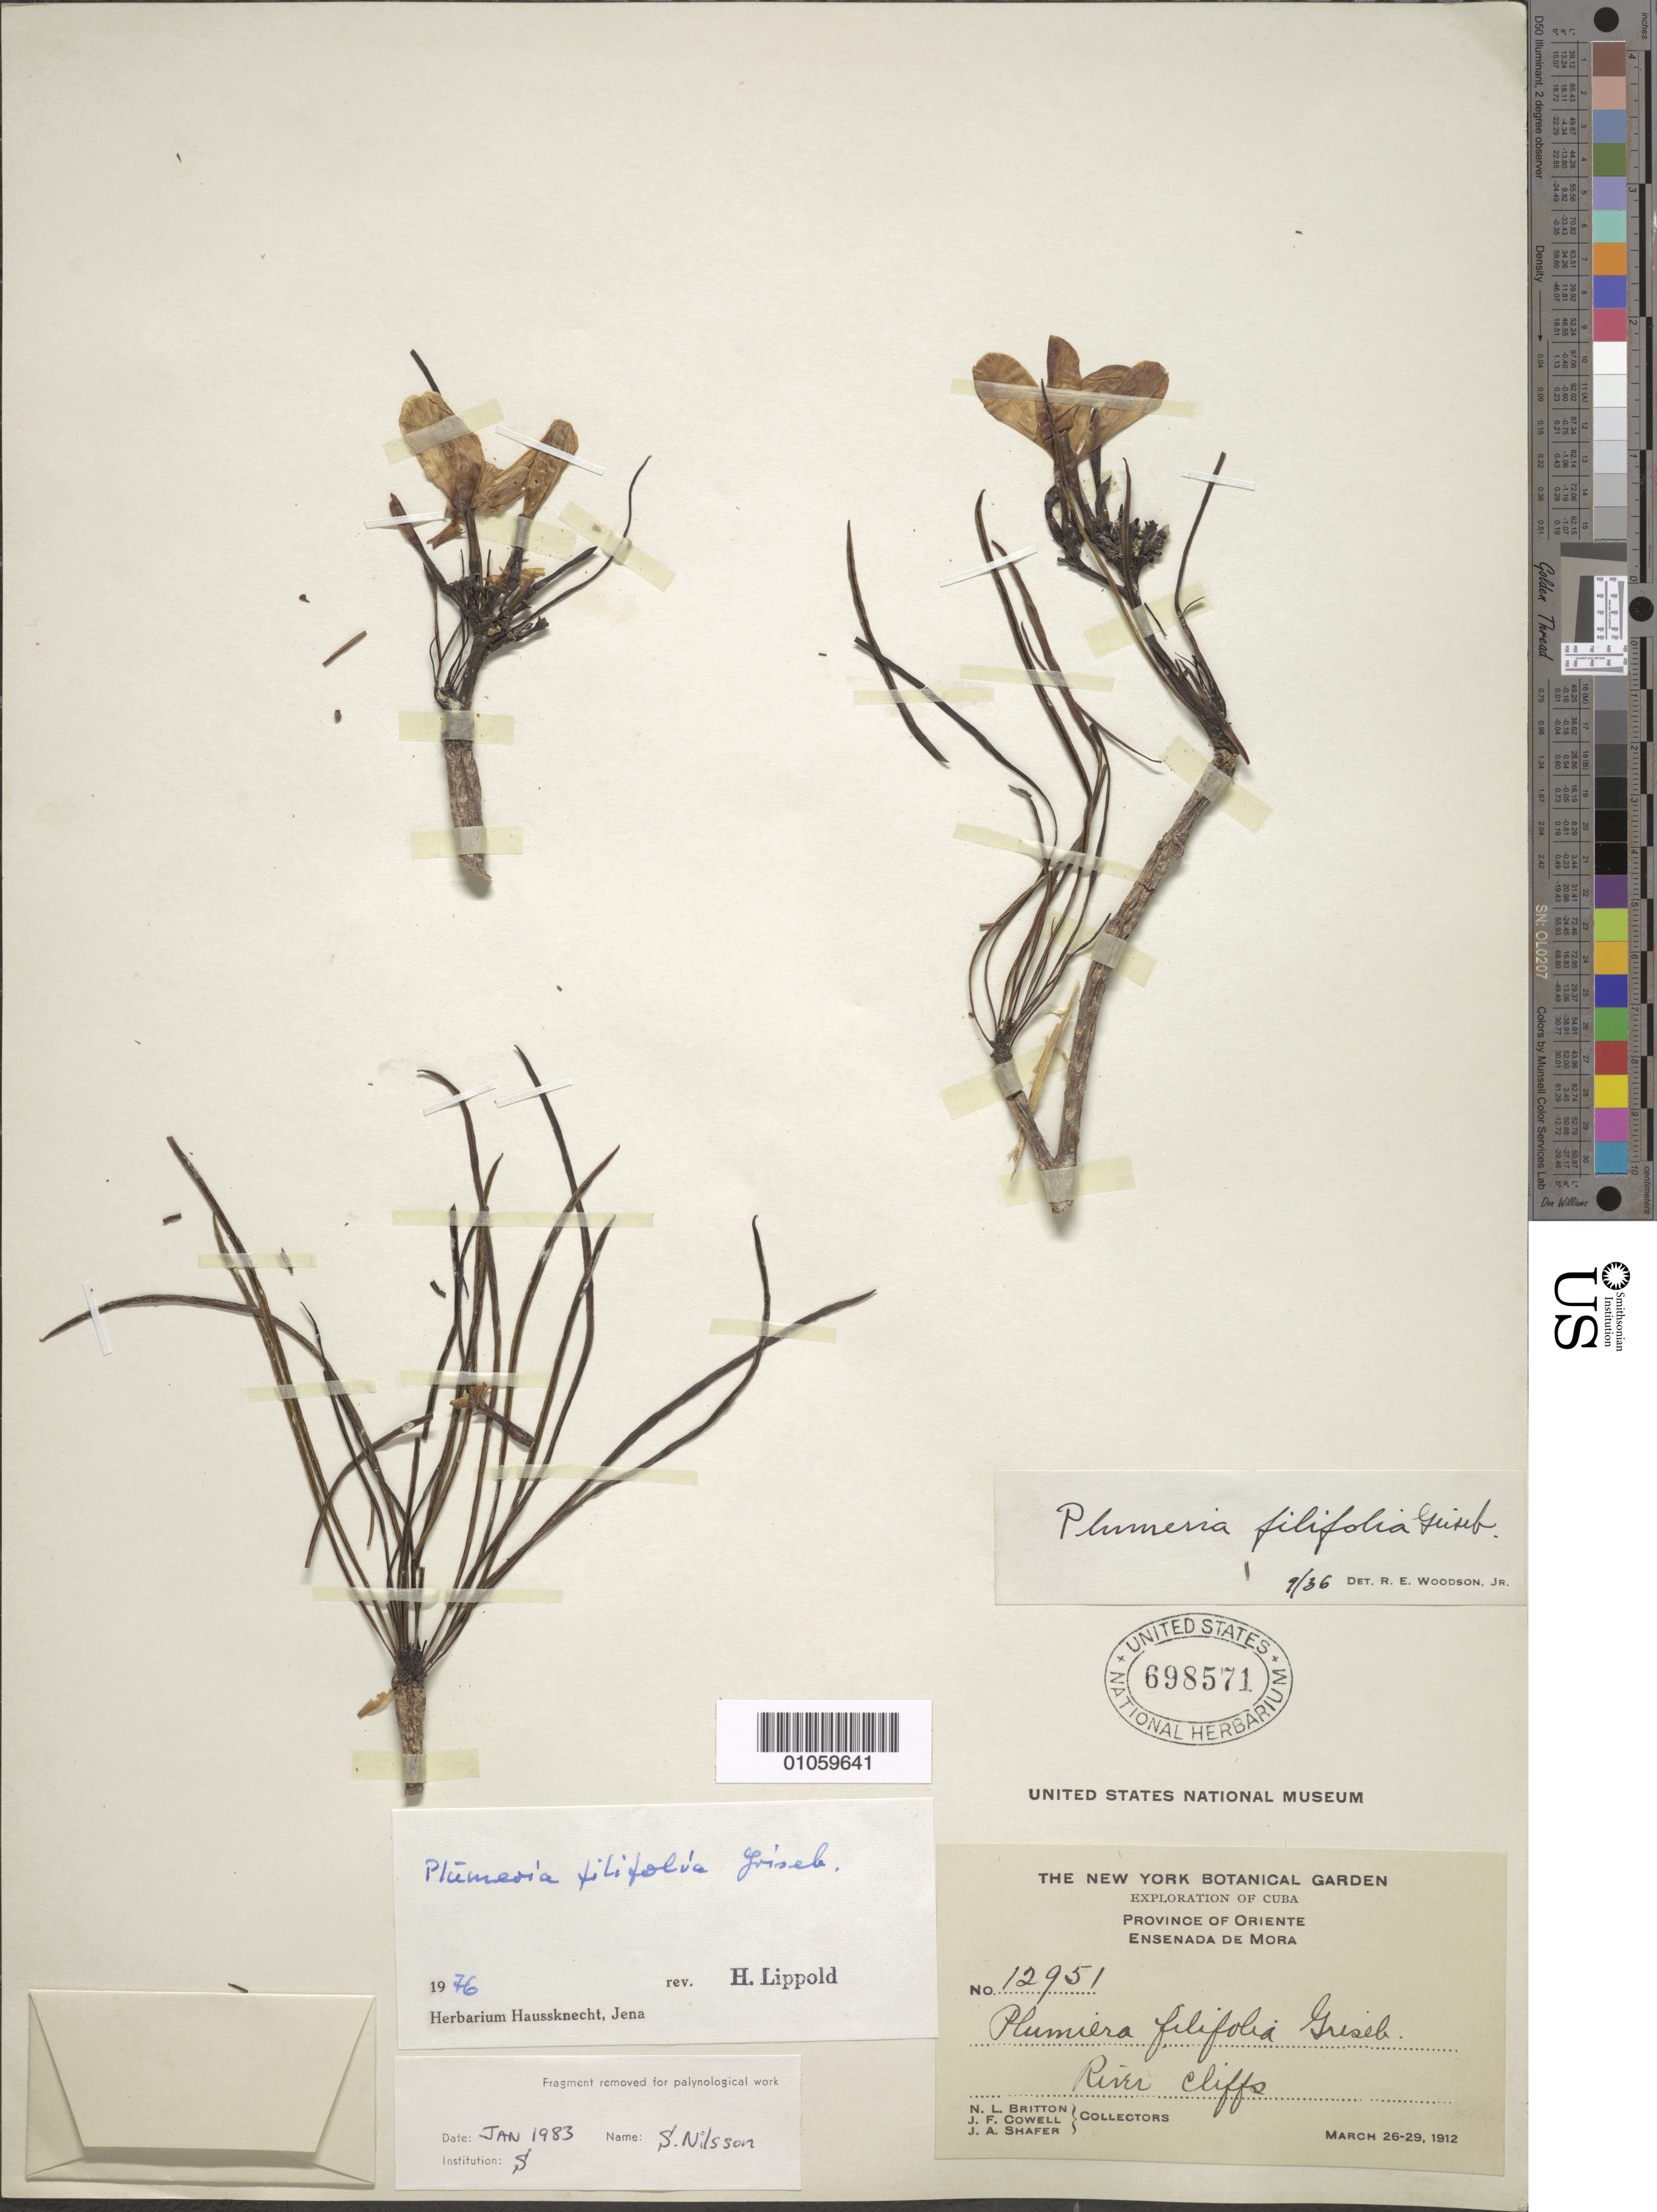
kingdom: Plantae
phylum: Tracheophyta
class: Magnoliopsida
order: Gentianales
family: Apocynaceae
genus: Plumeria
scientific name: Plumeria filifolia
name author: Griseb.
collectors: N. Britton, J. F. Cowell & J. A. Shafer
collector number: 12951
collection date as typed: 26 Mar 1912 to 29 Mar 1912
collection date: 1912-03-26/1912-03-29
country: Cuba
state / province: Oriente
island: Cuba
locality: Ensenada de Mora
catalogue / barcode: US 698571